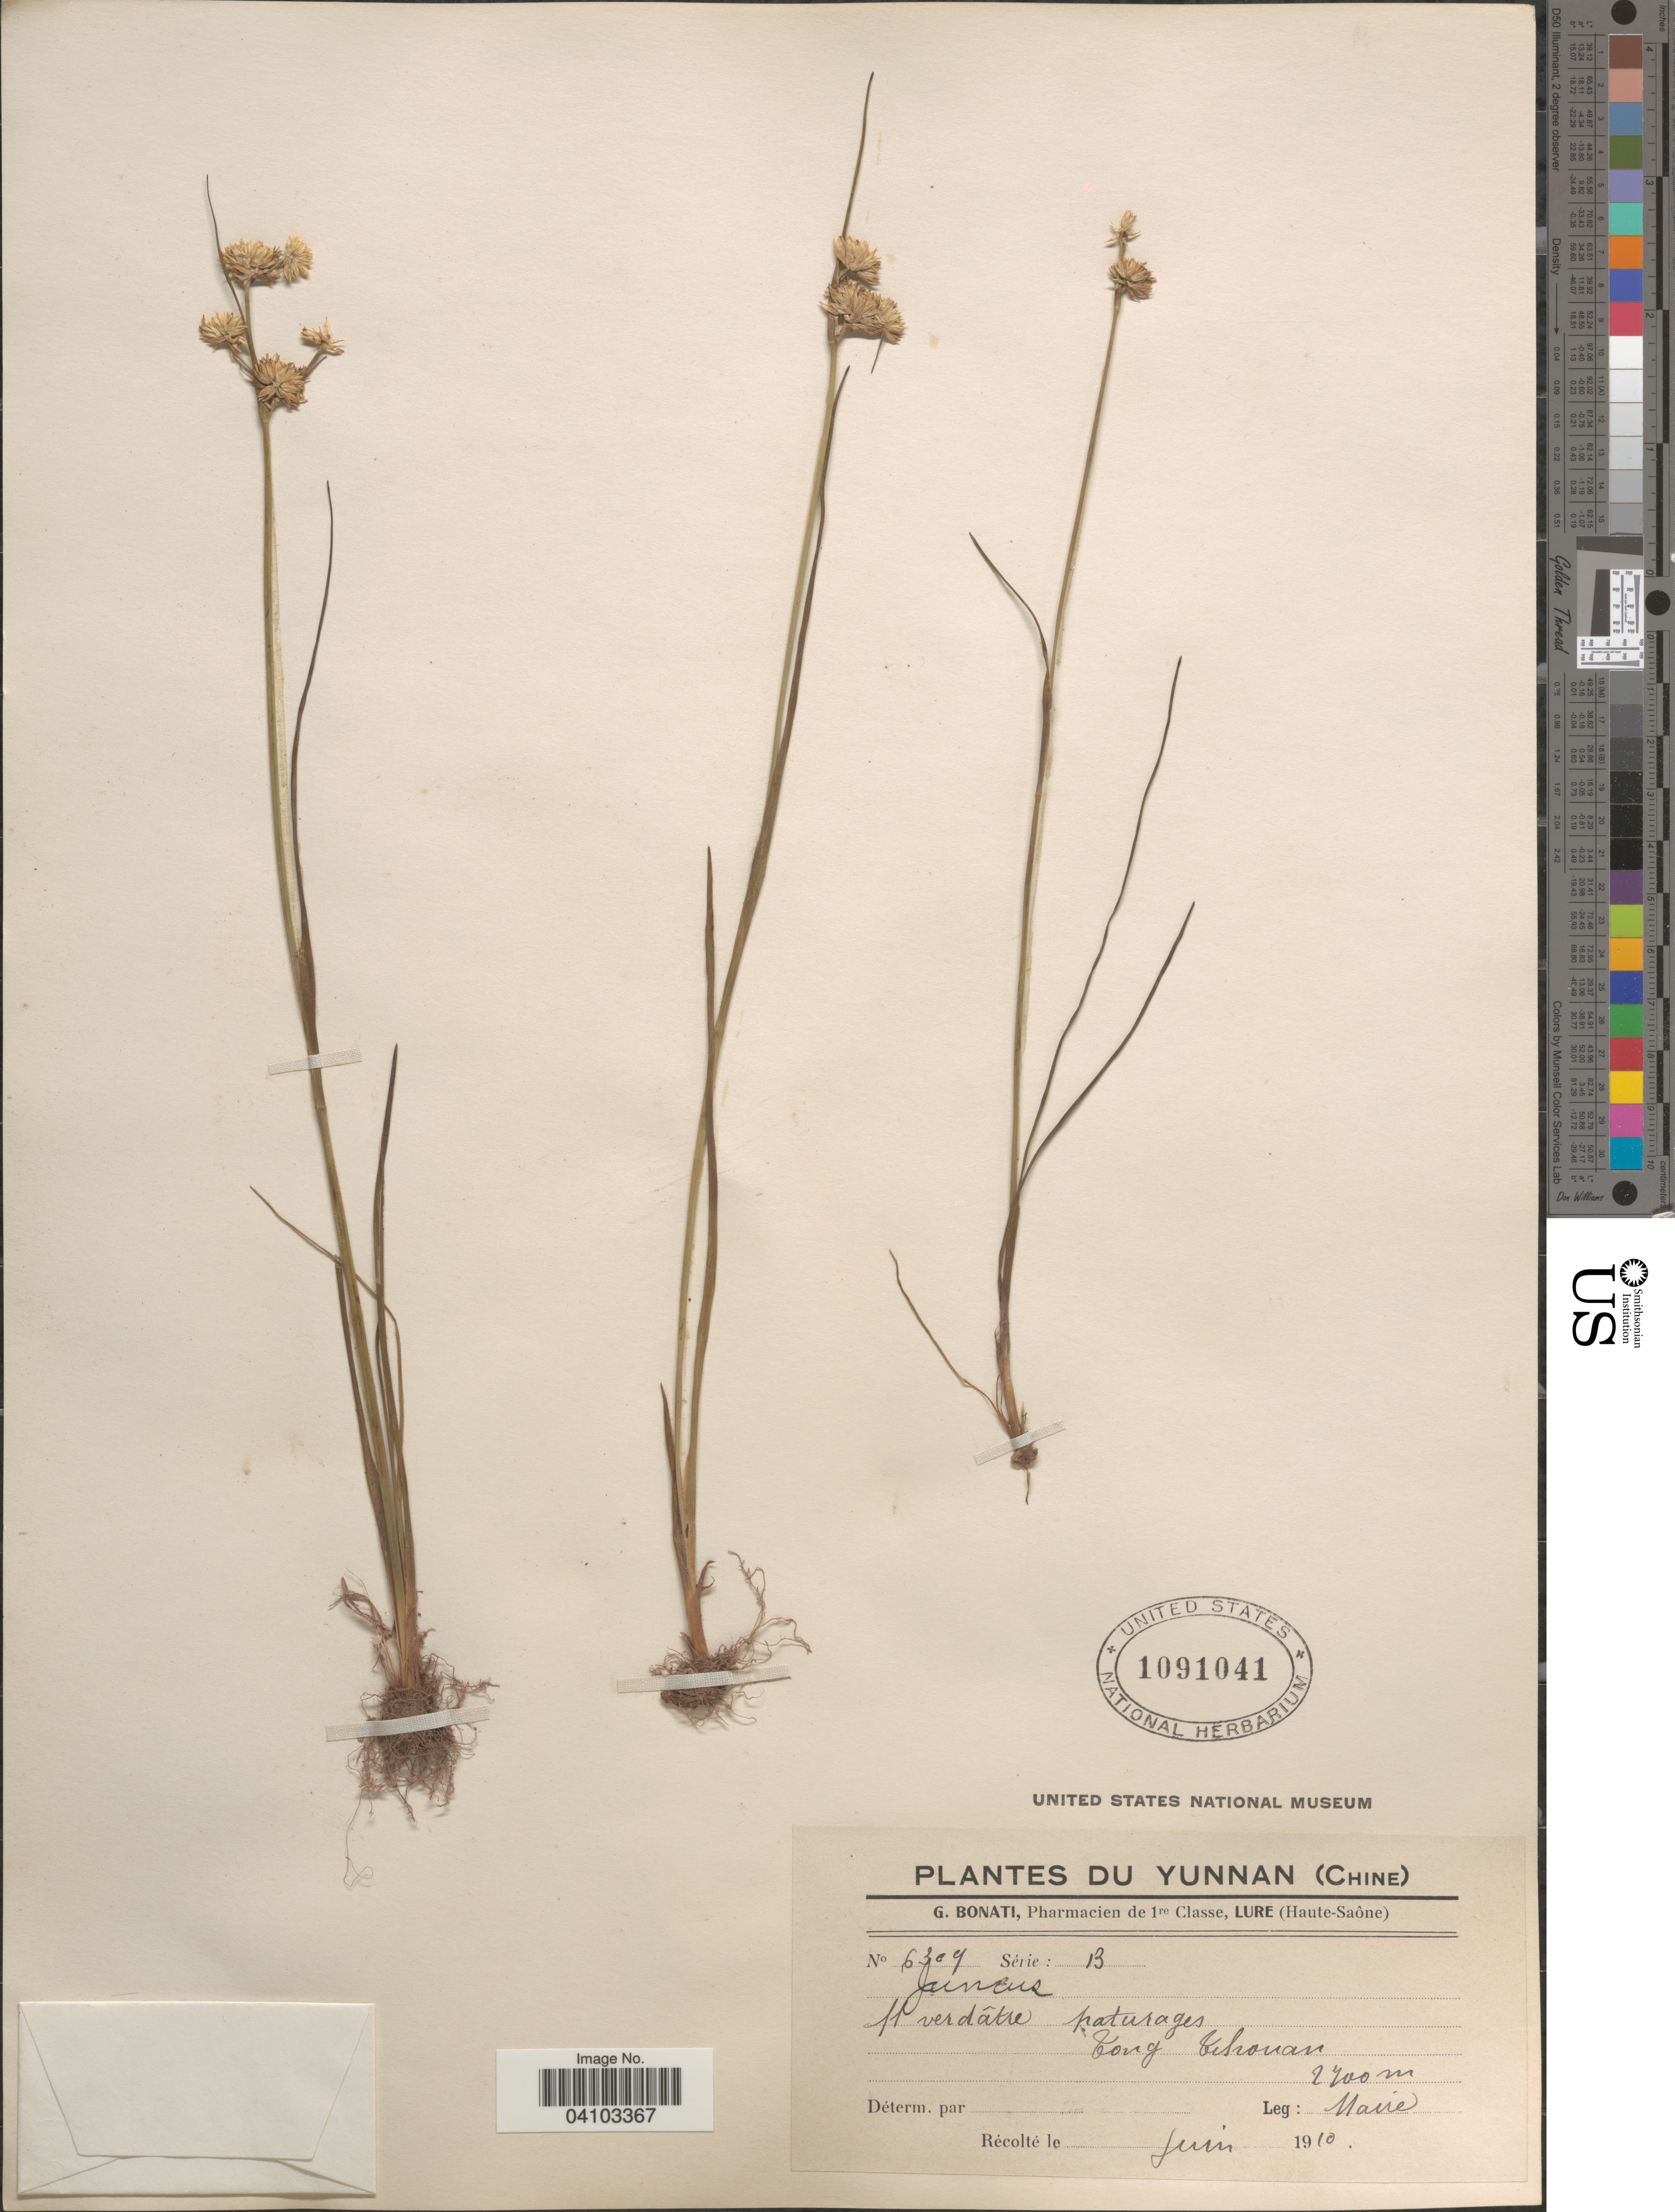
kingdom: Plantae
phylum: Tracheophyta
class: Liliopsida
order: Poales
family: Juncaceae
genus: Juncus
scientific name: Juncus sp.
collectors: Maire, --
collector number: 6309 B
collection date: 1910-06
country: China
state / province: Yunnan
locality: Tong Tchouan.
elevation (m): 2700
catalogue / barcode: US 1091041